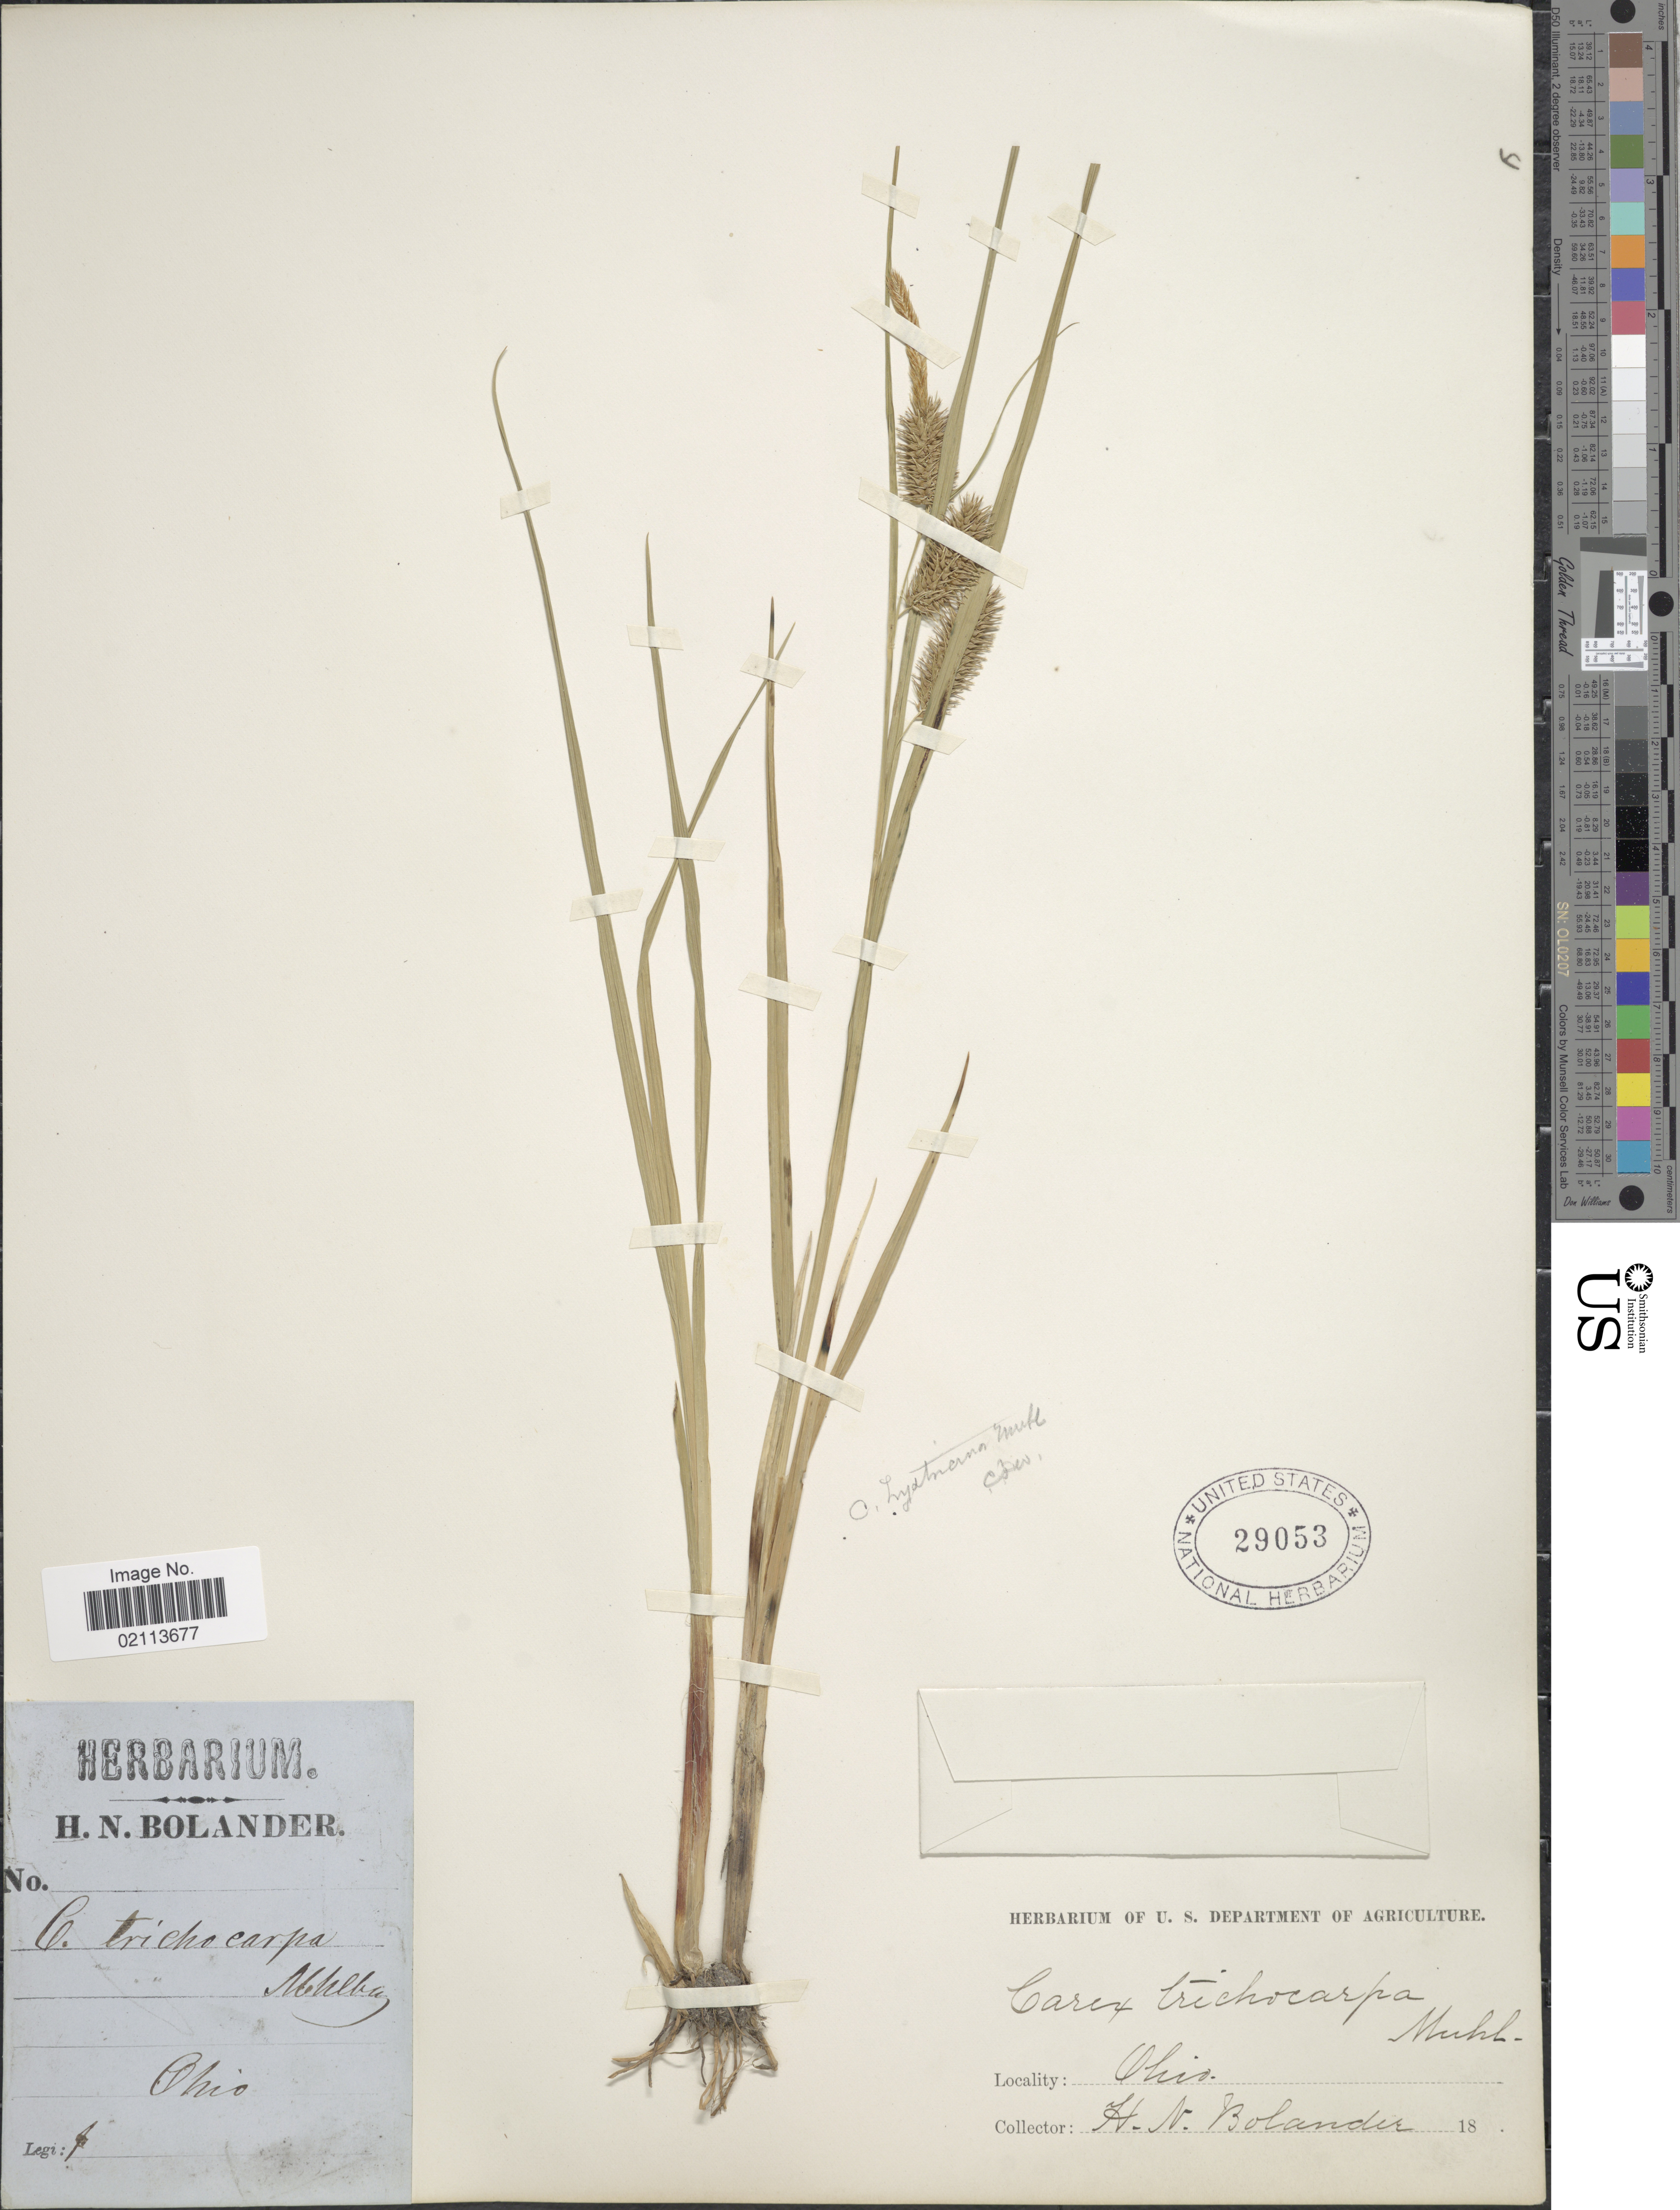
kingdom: Plantae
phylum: Tracheophyta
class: Liliopsida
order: Poales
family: Cyperaceae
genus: Carex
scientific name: Carex hystericina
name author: Muhl. ex Willd.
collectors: H. Bolander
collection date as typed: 18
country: United States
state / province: Ohio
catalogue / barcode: US 29053